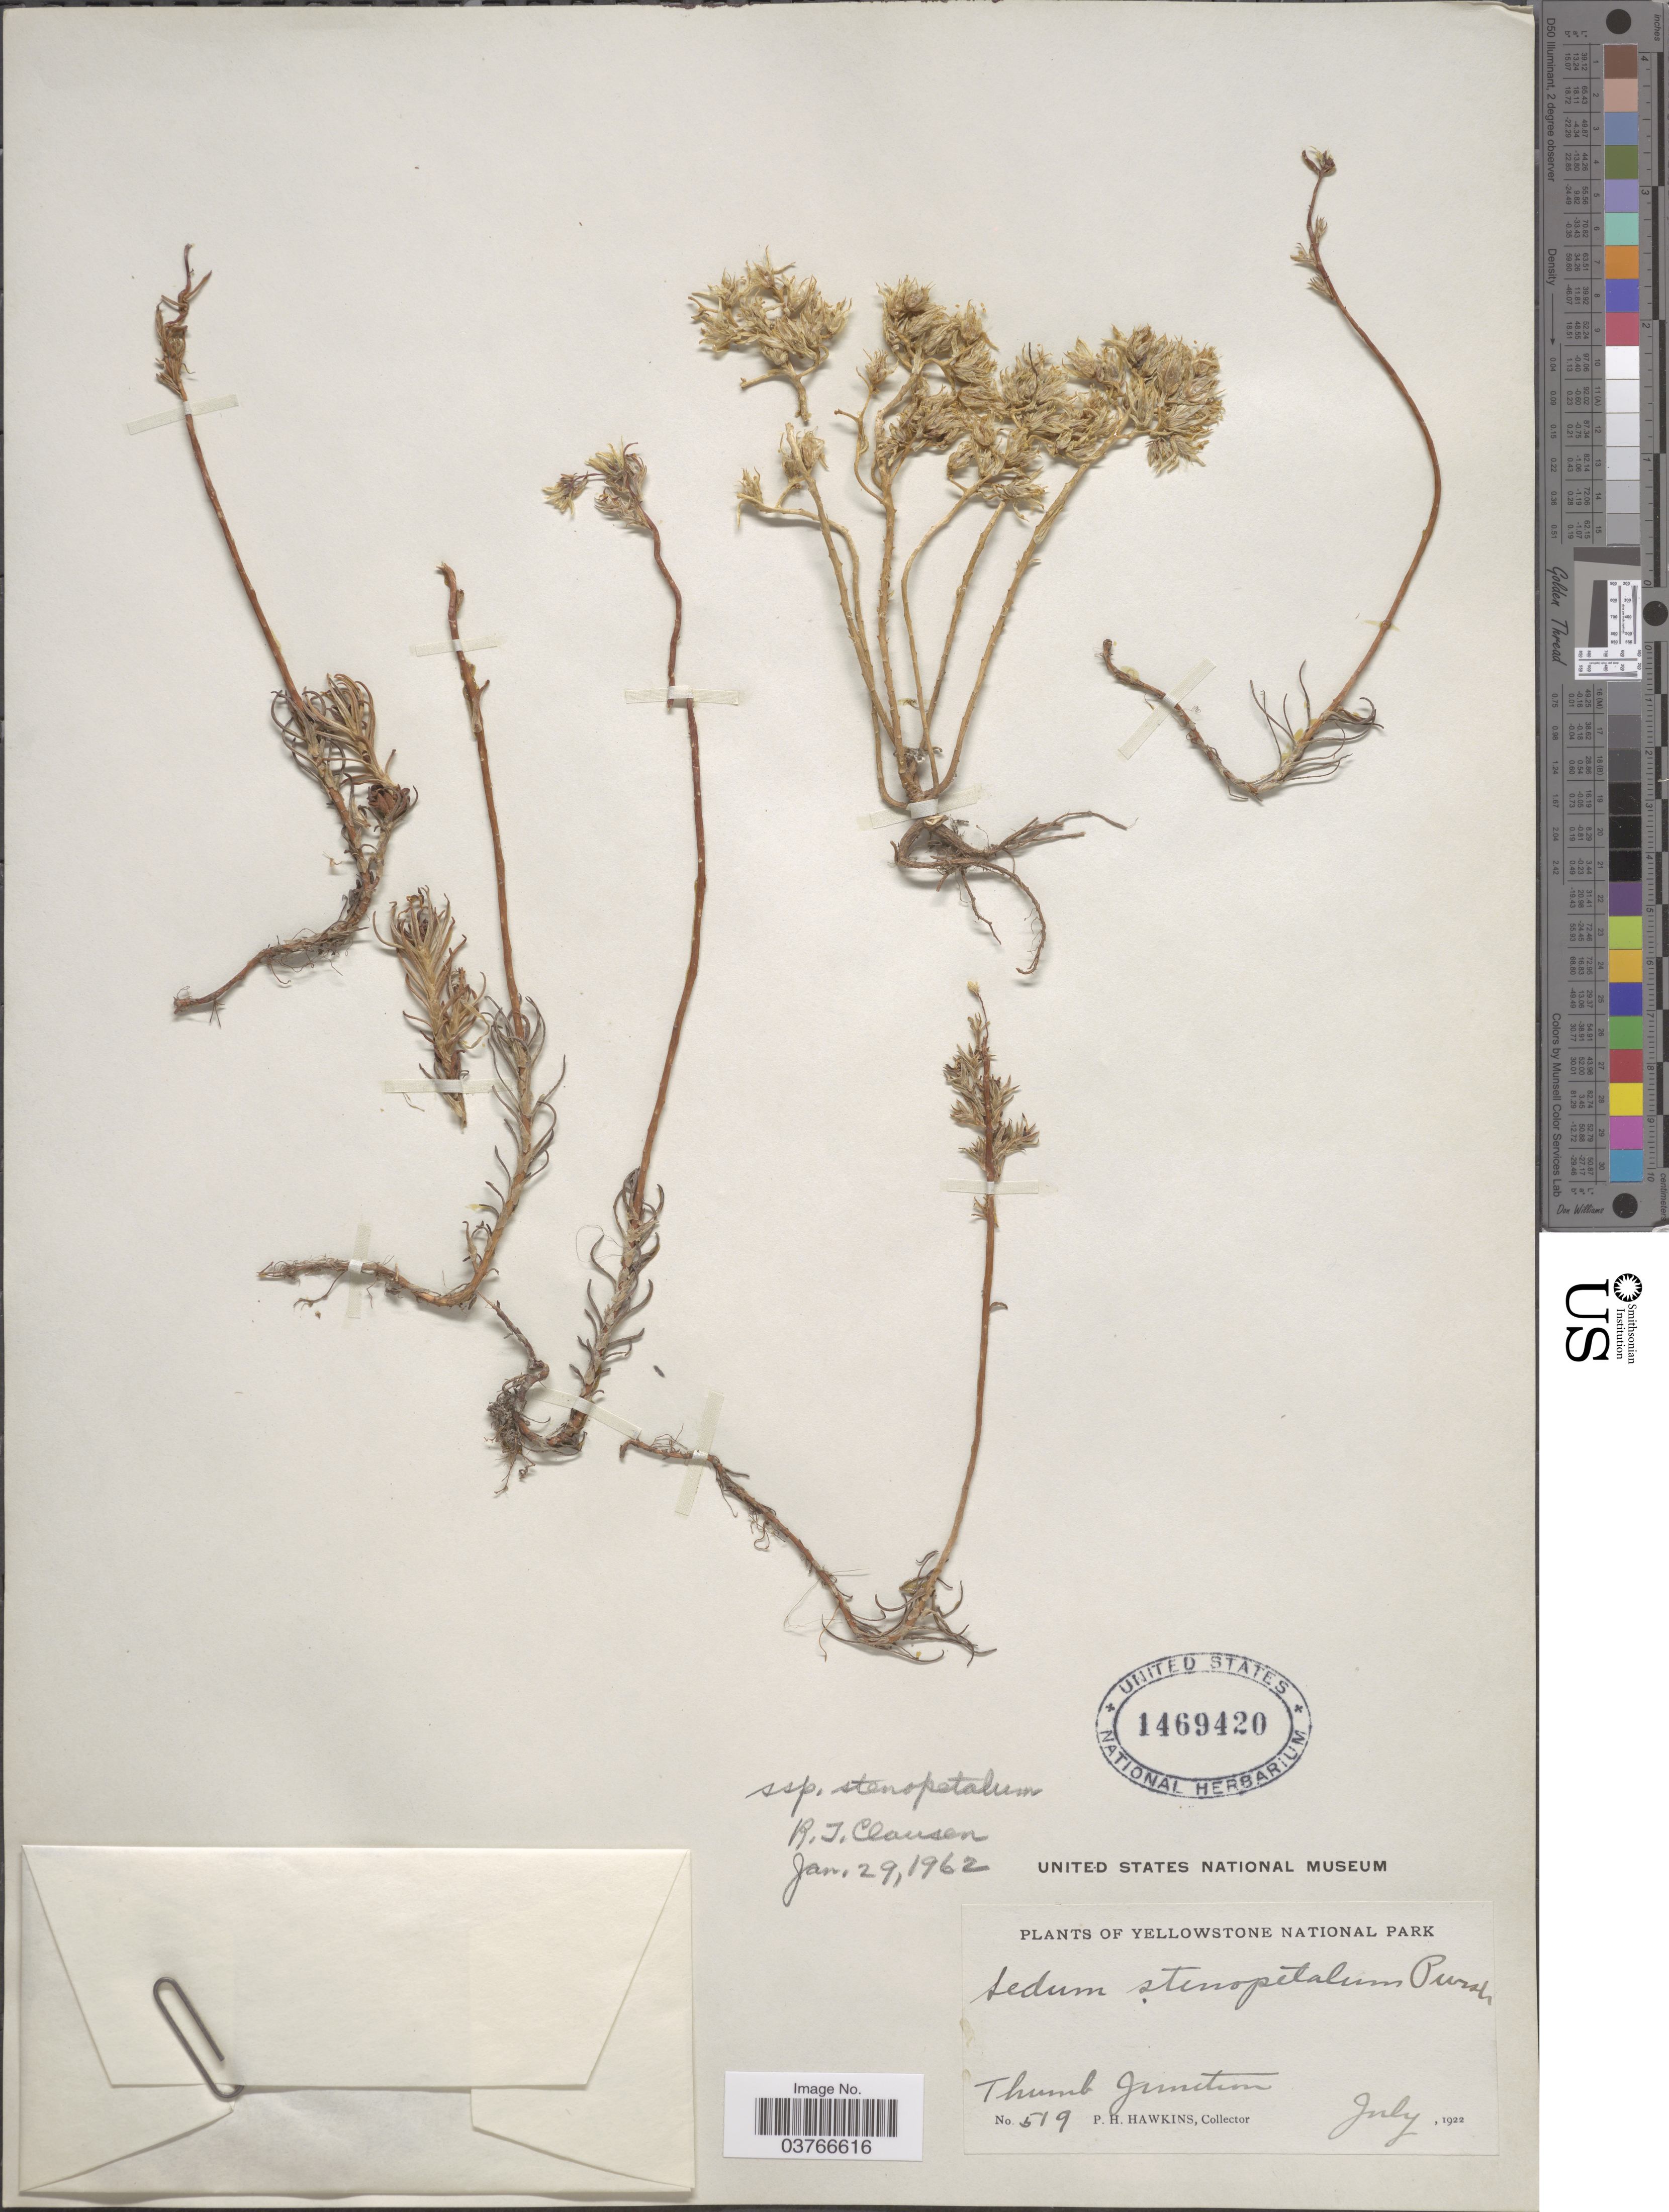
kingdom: Plantae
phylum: Tracheophyta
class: Magnoliopsida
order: Saxifragales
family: Crassulaceae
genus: Sedum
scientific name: Sedum stenopetalum var. stenopetalum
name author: Pursh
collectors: P. Hawkins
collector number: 519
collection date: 1922-07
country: United States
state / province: Wyoming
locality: Yellowstone National Park. Thumb Junction.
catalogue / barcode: US 1469420